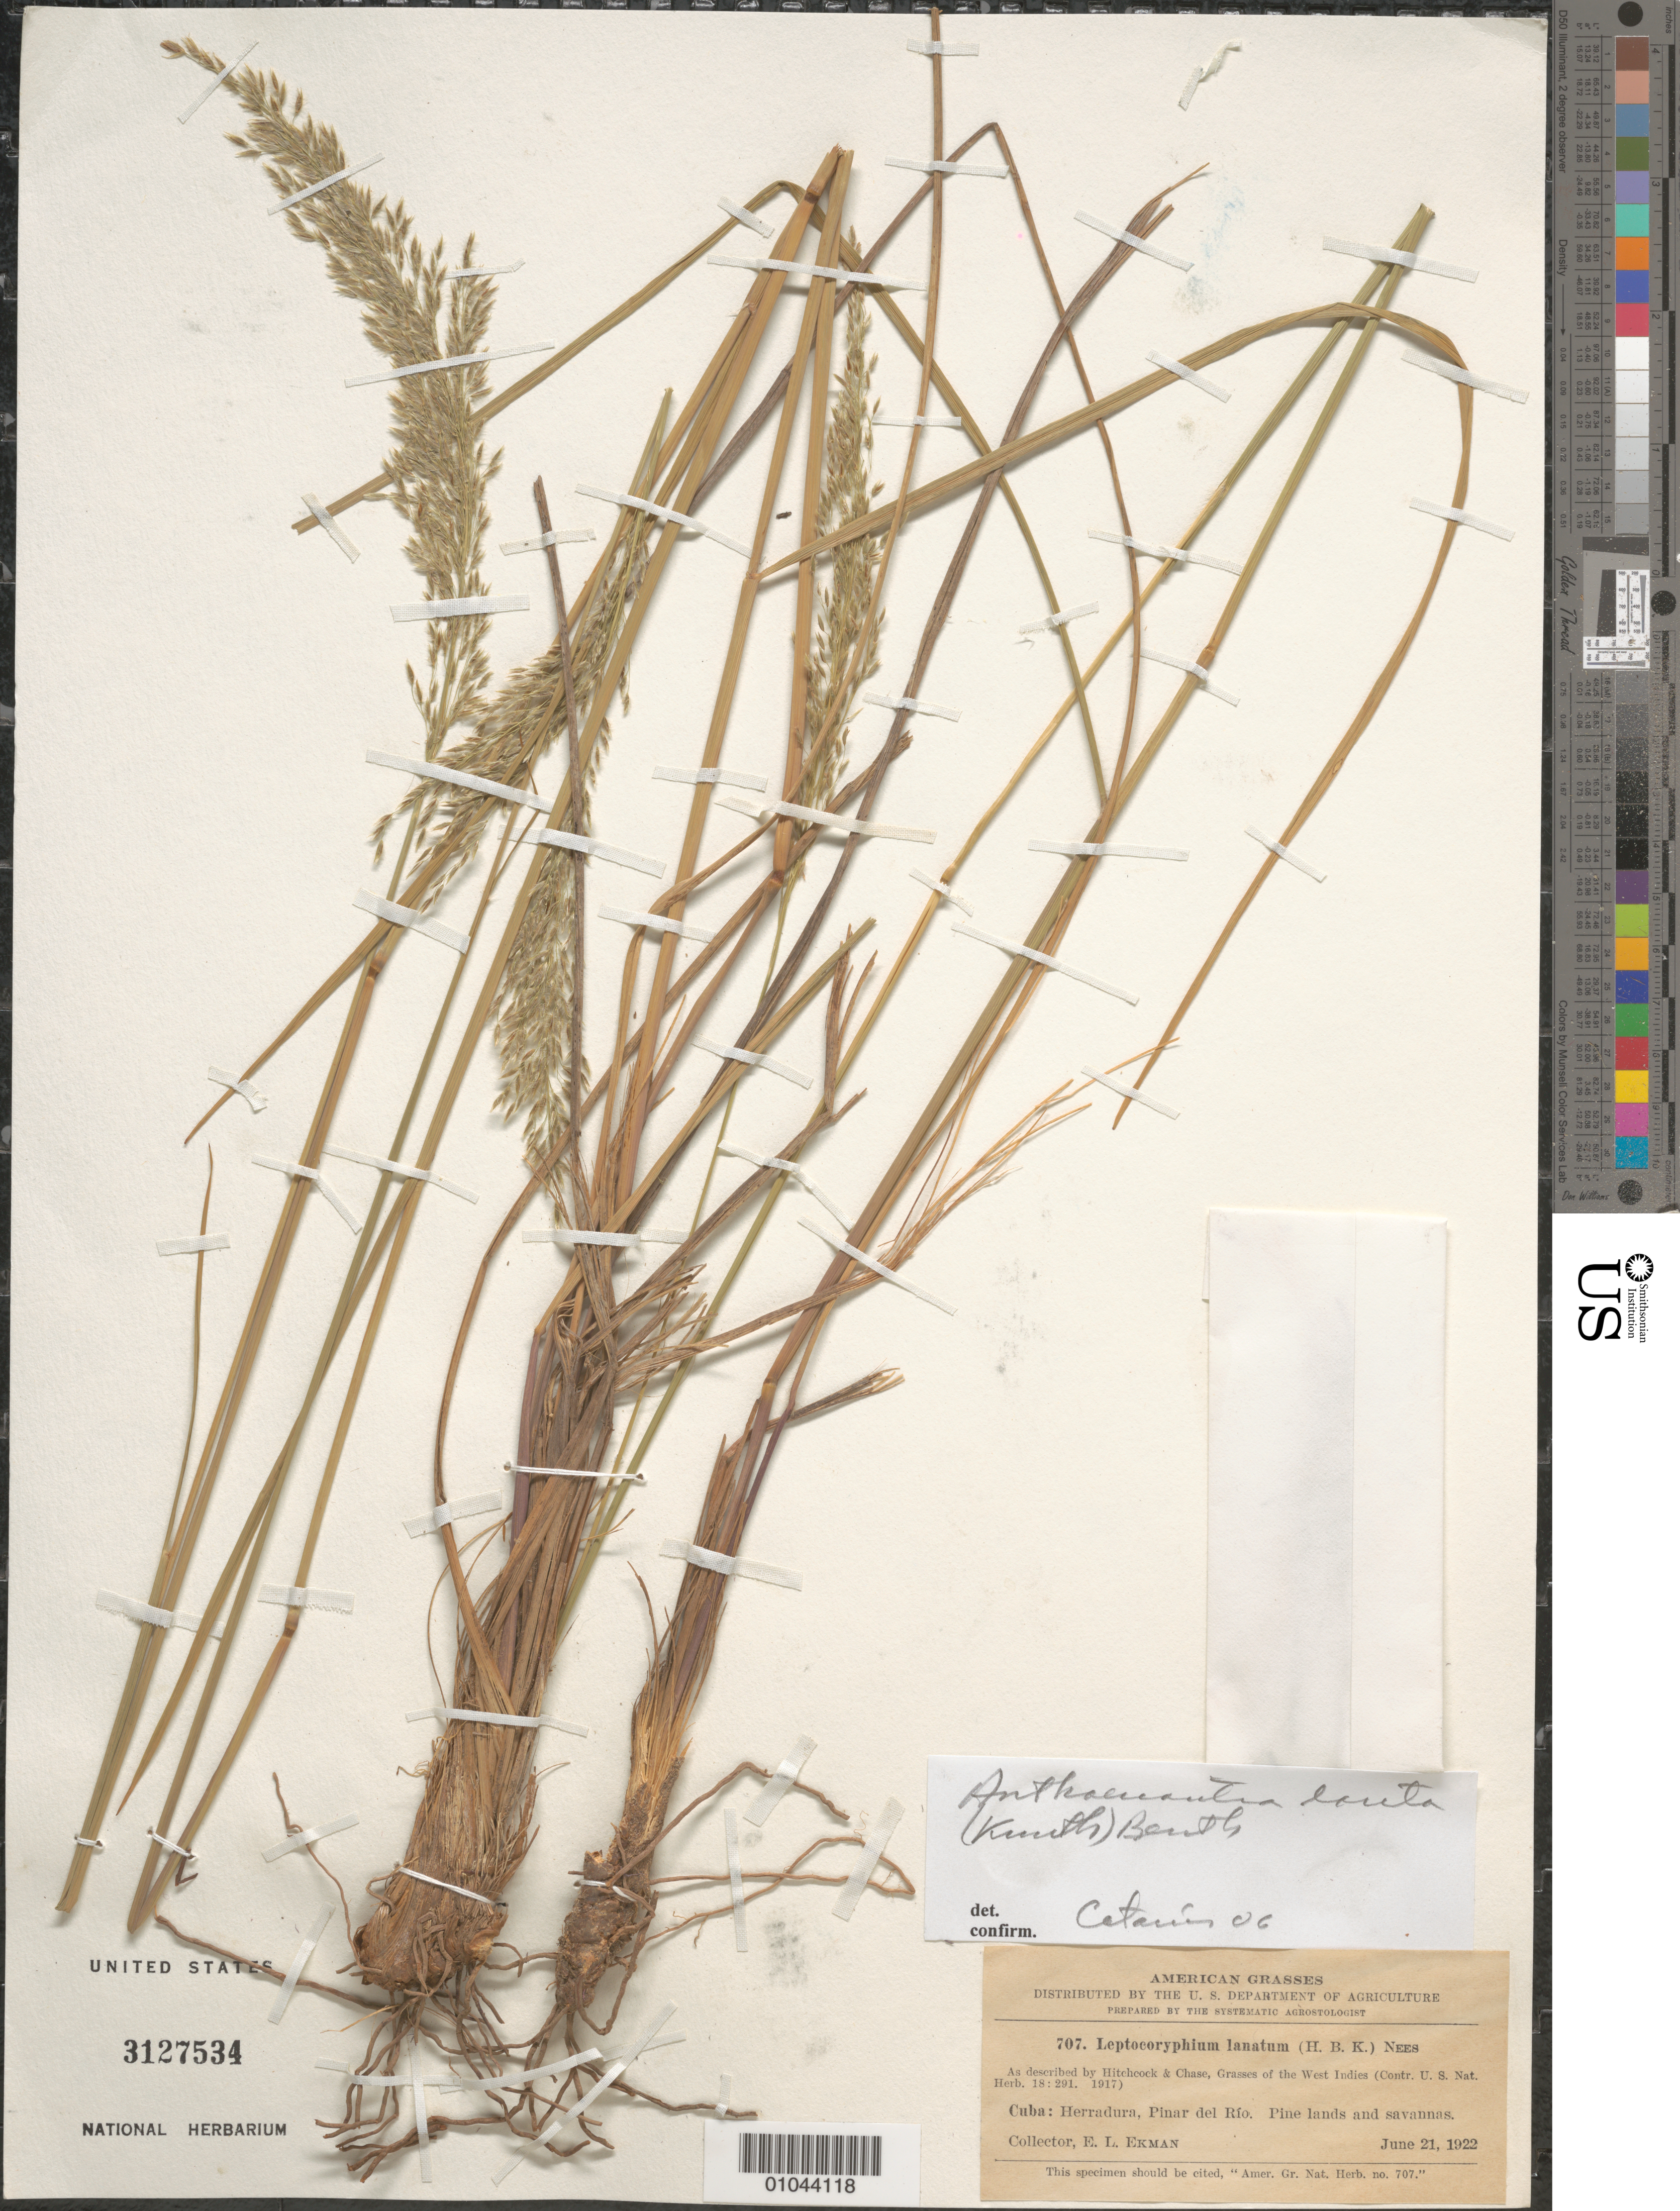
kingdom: Plantae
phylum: Tracheophyta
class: Liliopsida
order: Poales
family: Poaceae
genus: Leptocoryphium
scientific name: Leptocoryphium lanatum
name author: (Kunth) Nees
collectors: E. L. Ekman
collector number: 707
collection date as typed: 21 Jun 1922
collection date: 1922-06-21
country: Cuba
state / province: Pinar del Rio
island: Cuba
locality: Herradura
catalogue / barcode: US 3127534